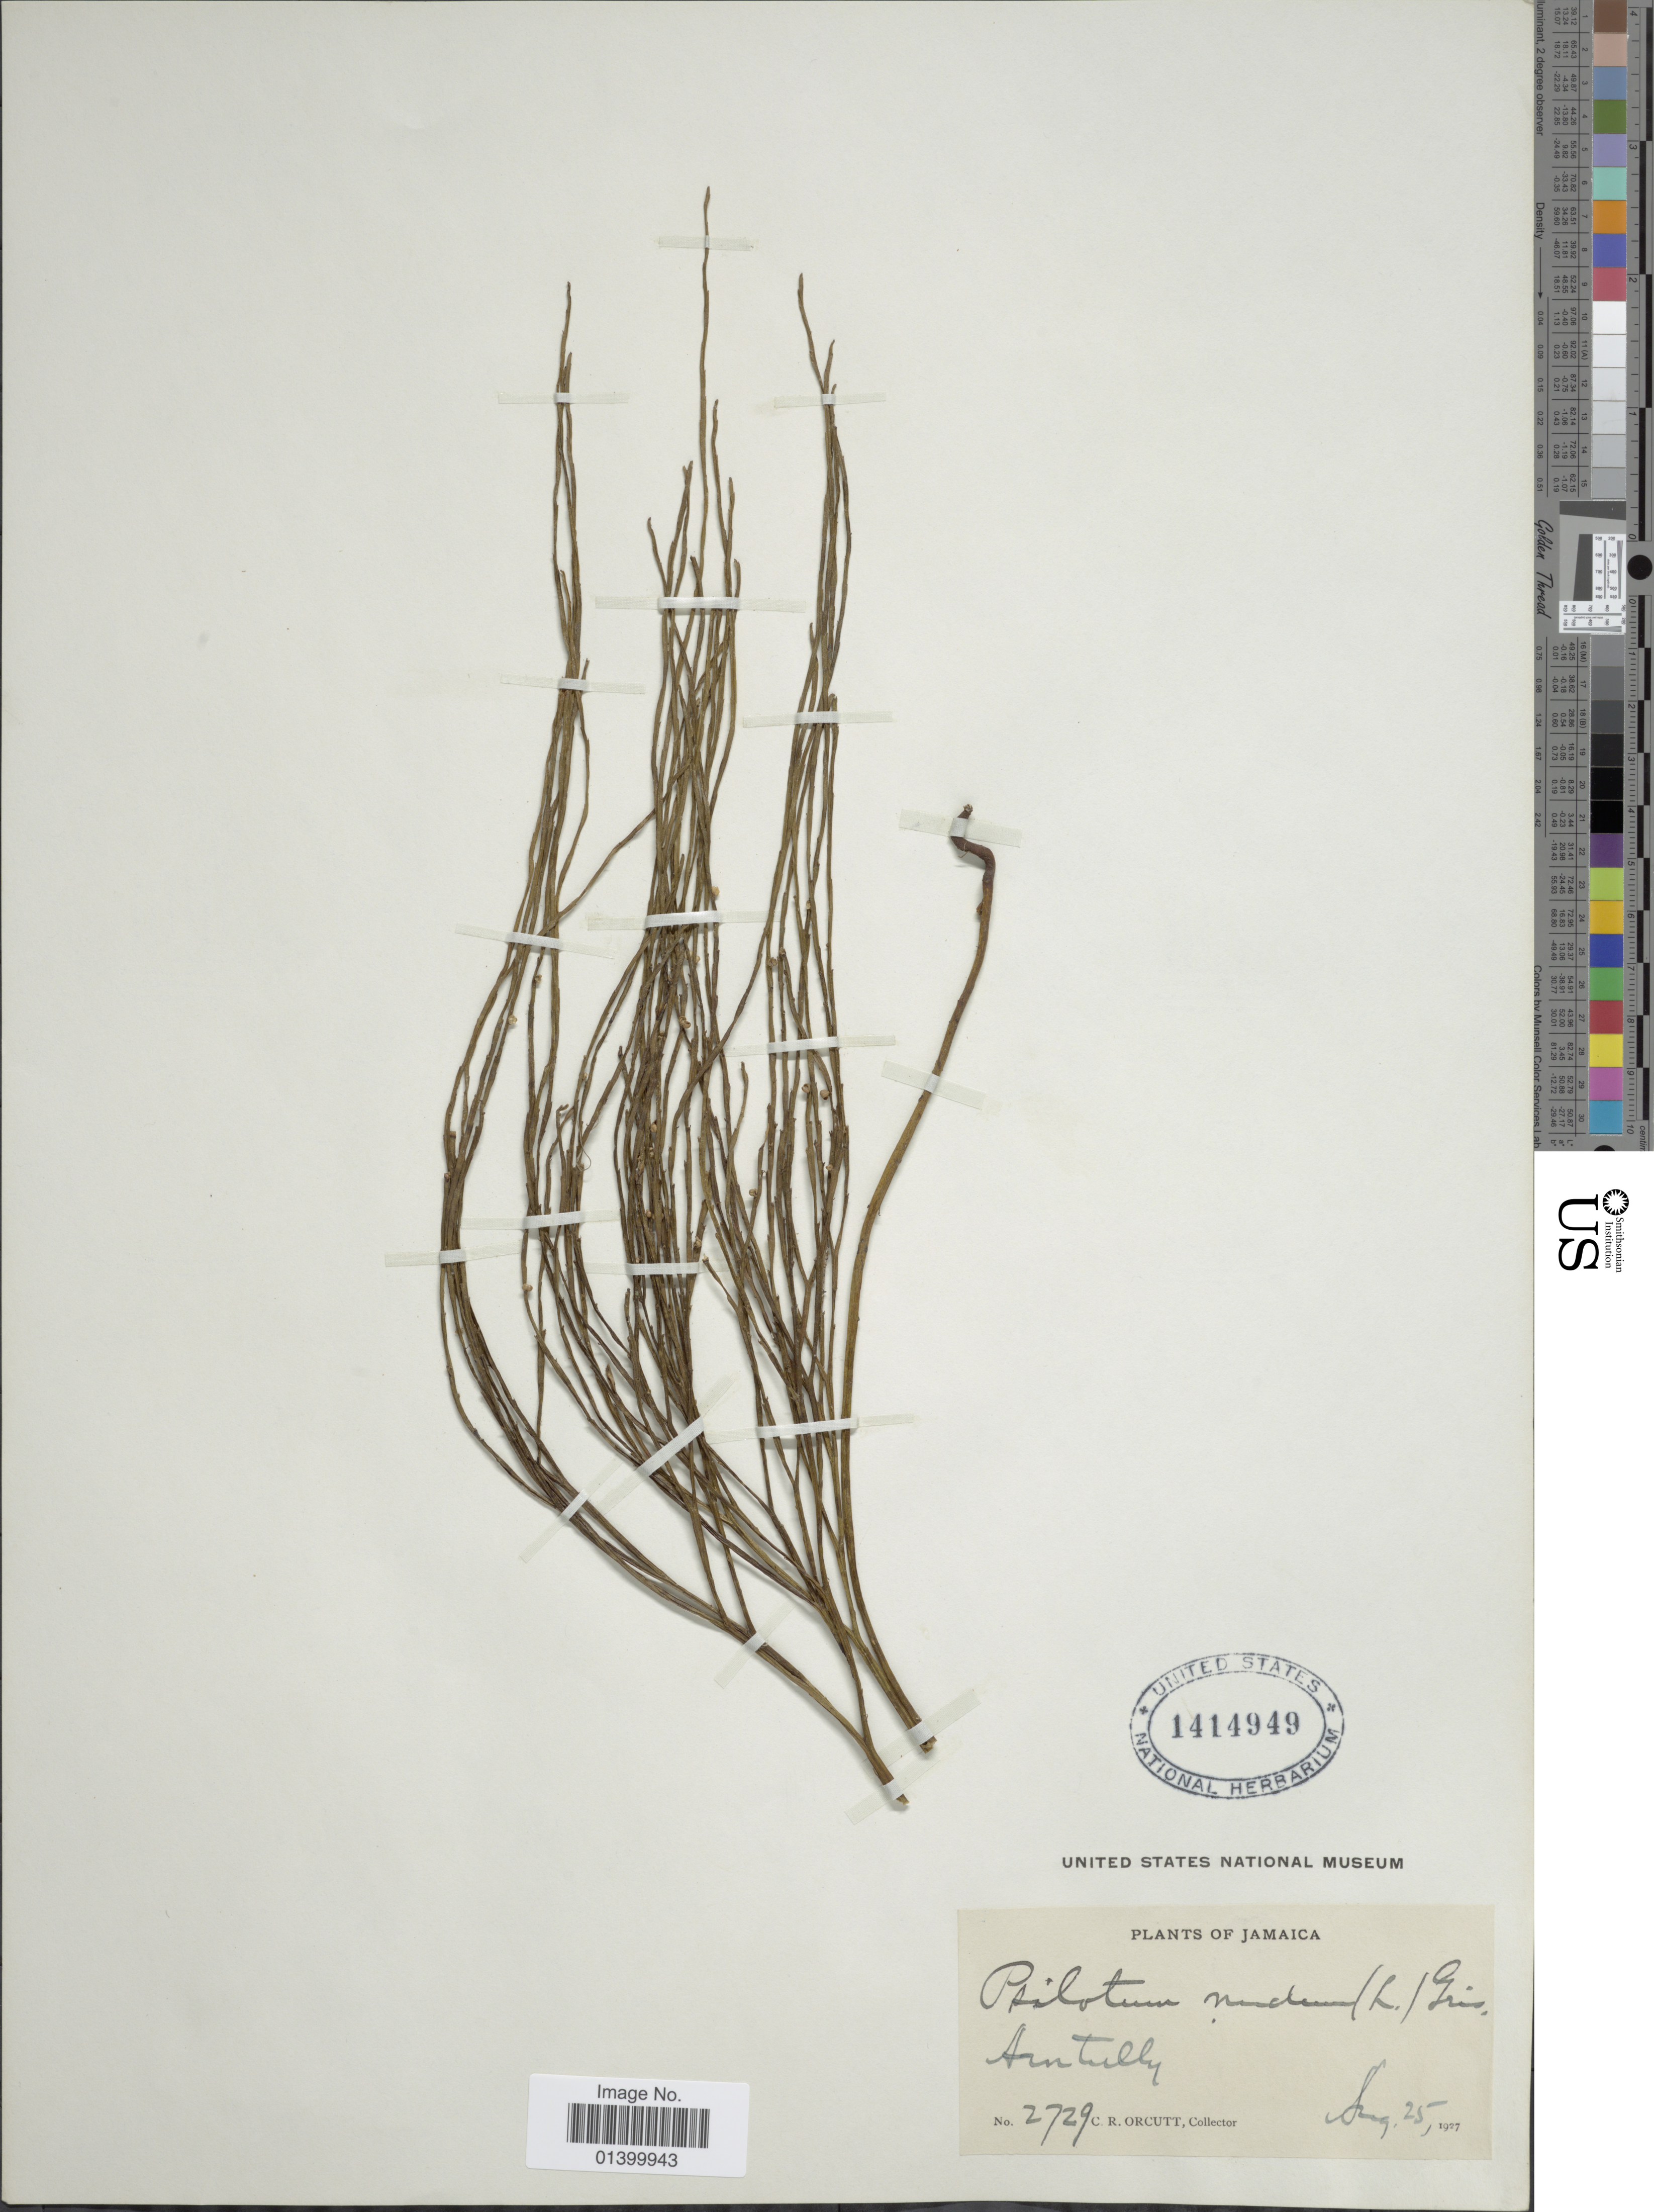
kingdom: Plantae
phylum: Tracheophyta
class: Polypodiopsida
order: Psilotales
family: Psilotaceae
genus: Psilotum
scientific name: Psilotum nudum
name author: (L.) P. Beauv.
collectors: C. R. Orcutt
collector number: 2729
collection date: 1927-08-25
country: Jamaica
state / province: Saint Thomas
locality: Arntully [Arntally]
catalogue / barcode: US 1414949